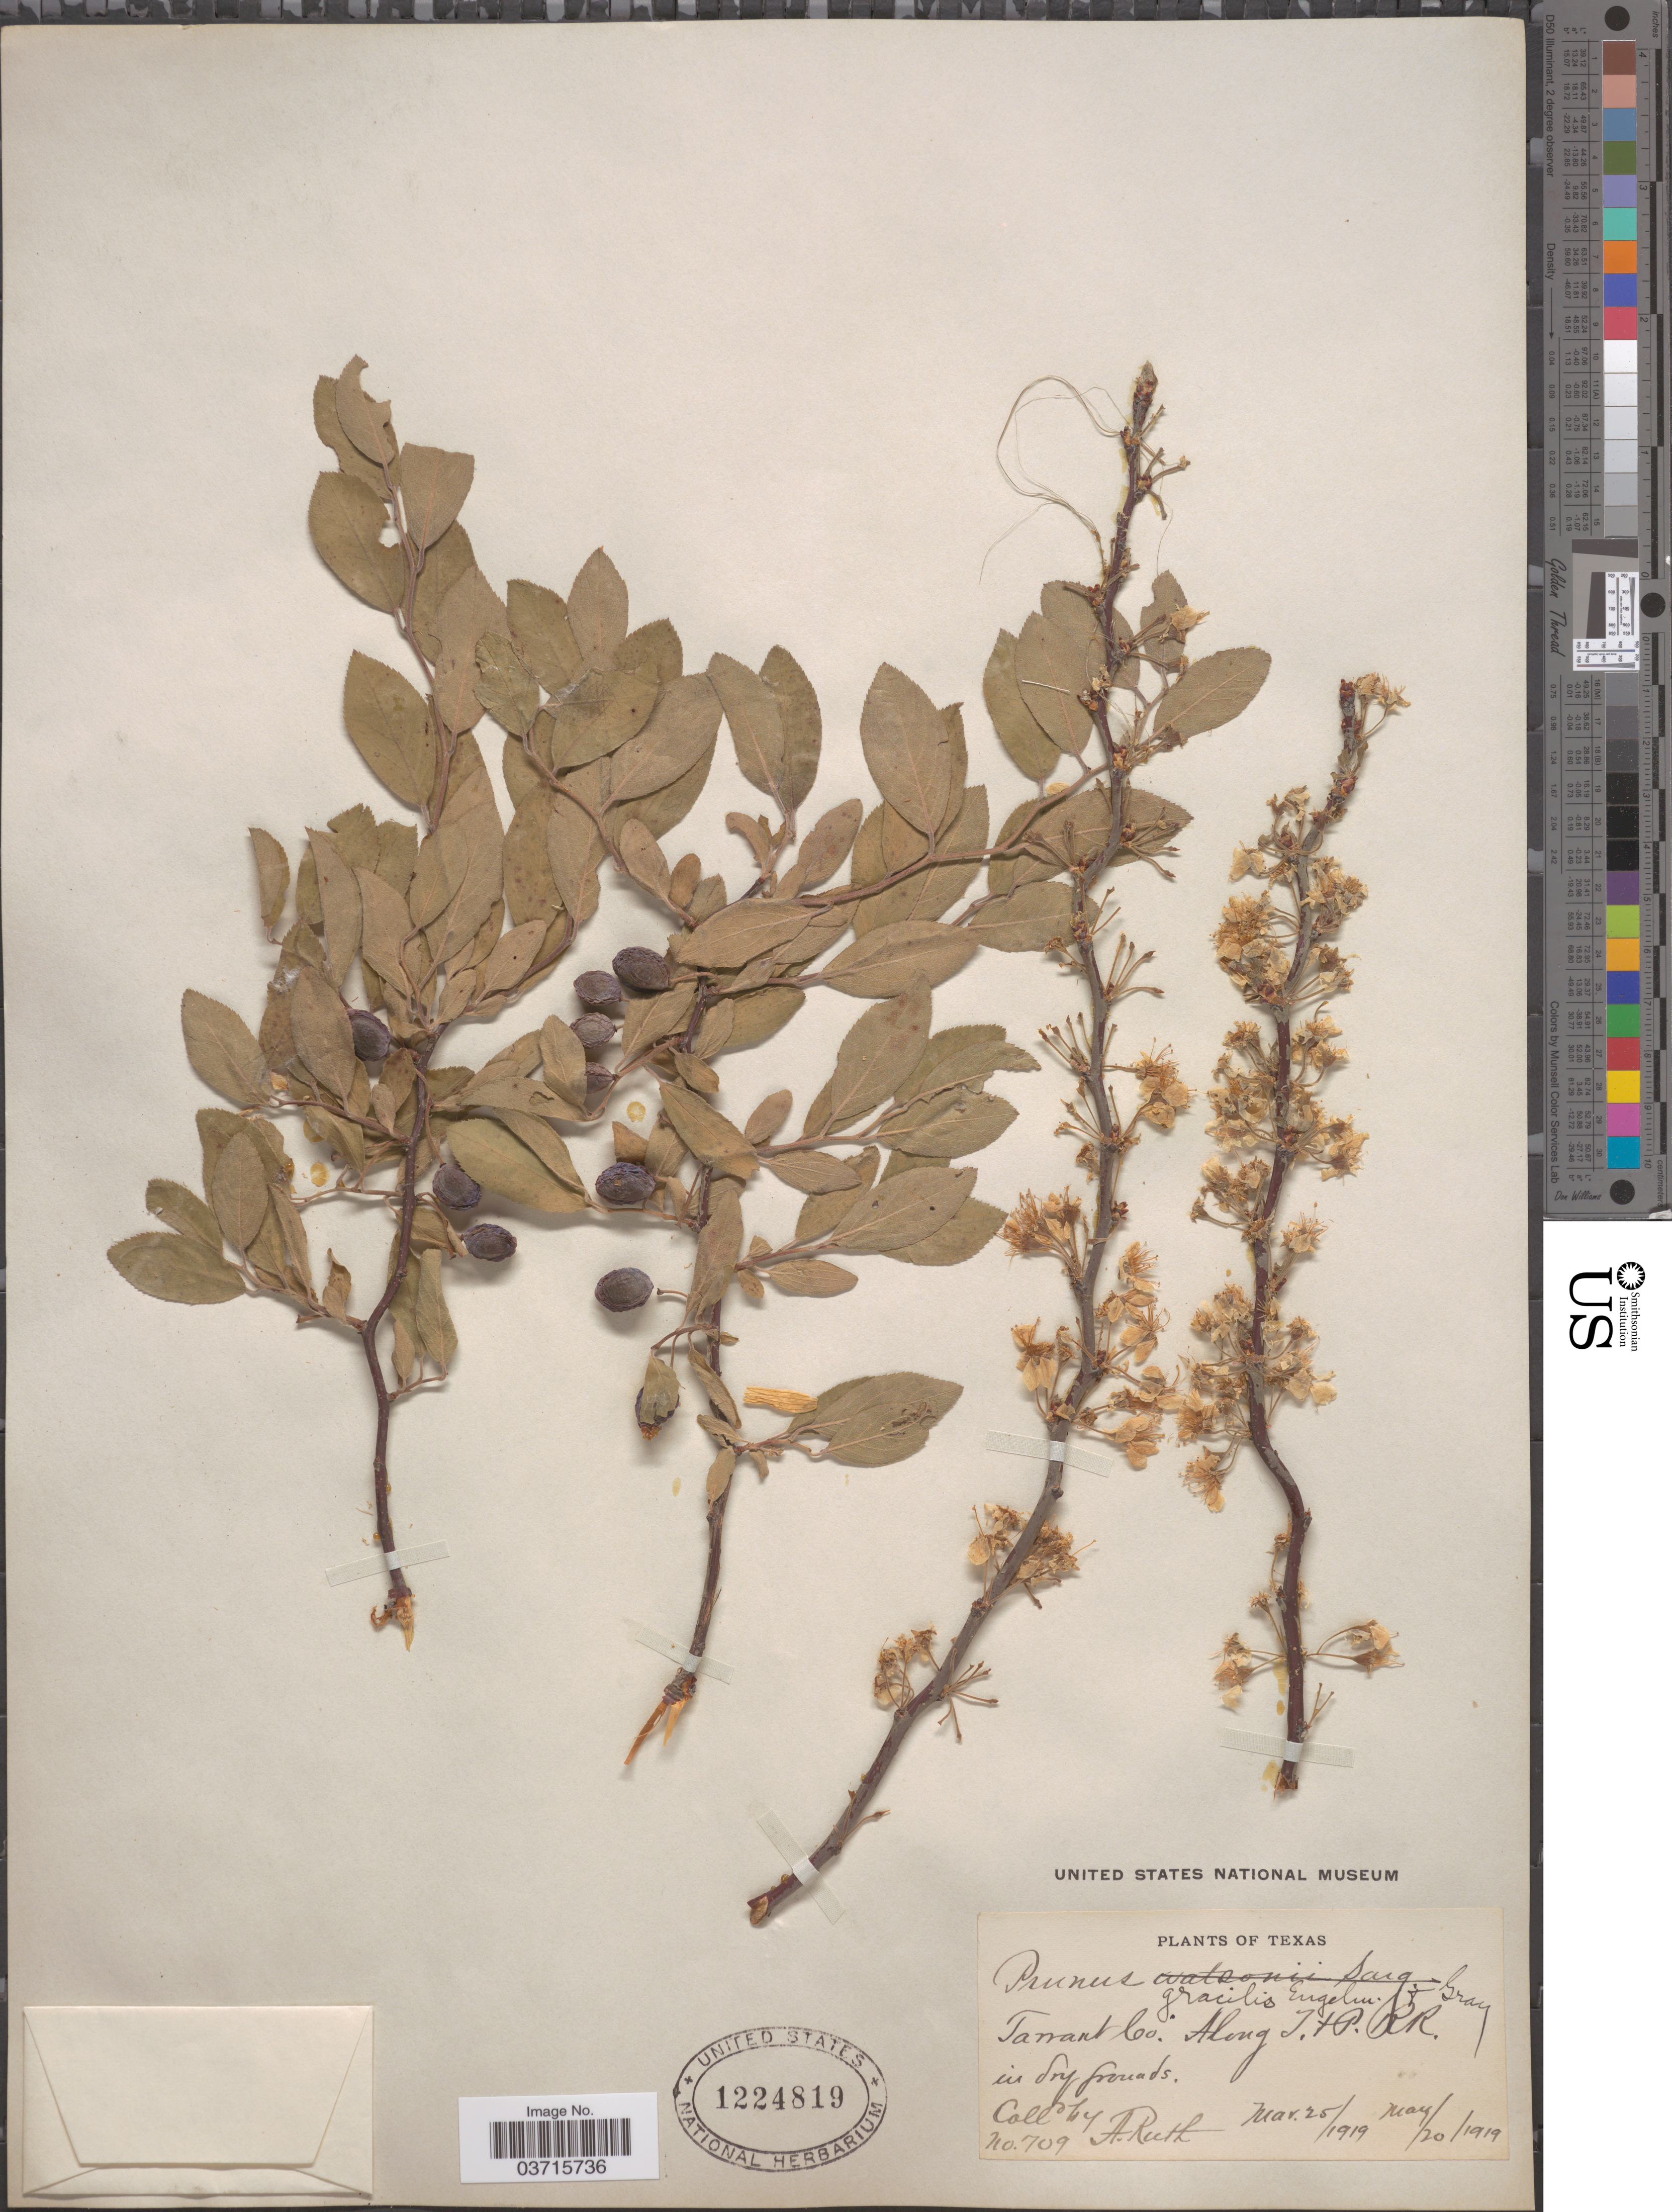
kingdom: Plantae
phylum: Tracheophyta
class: Magnoliopsida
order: Rosales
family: Rosaceae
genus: Prunus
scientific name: Prunus gracilis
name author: Engelm. & A. Gray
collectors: A. Ruth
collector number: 709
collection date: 1919-03-25/1919-05-20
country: United States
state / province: Texas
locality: Tarrant Co. Along T. & P. R. R. in dry grounds.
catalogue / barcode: US 1224819